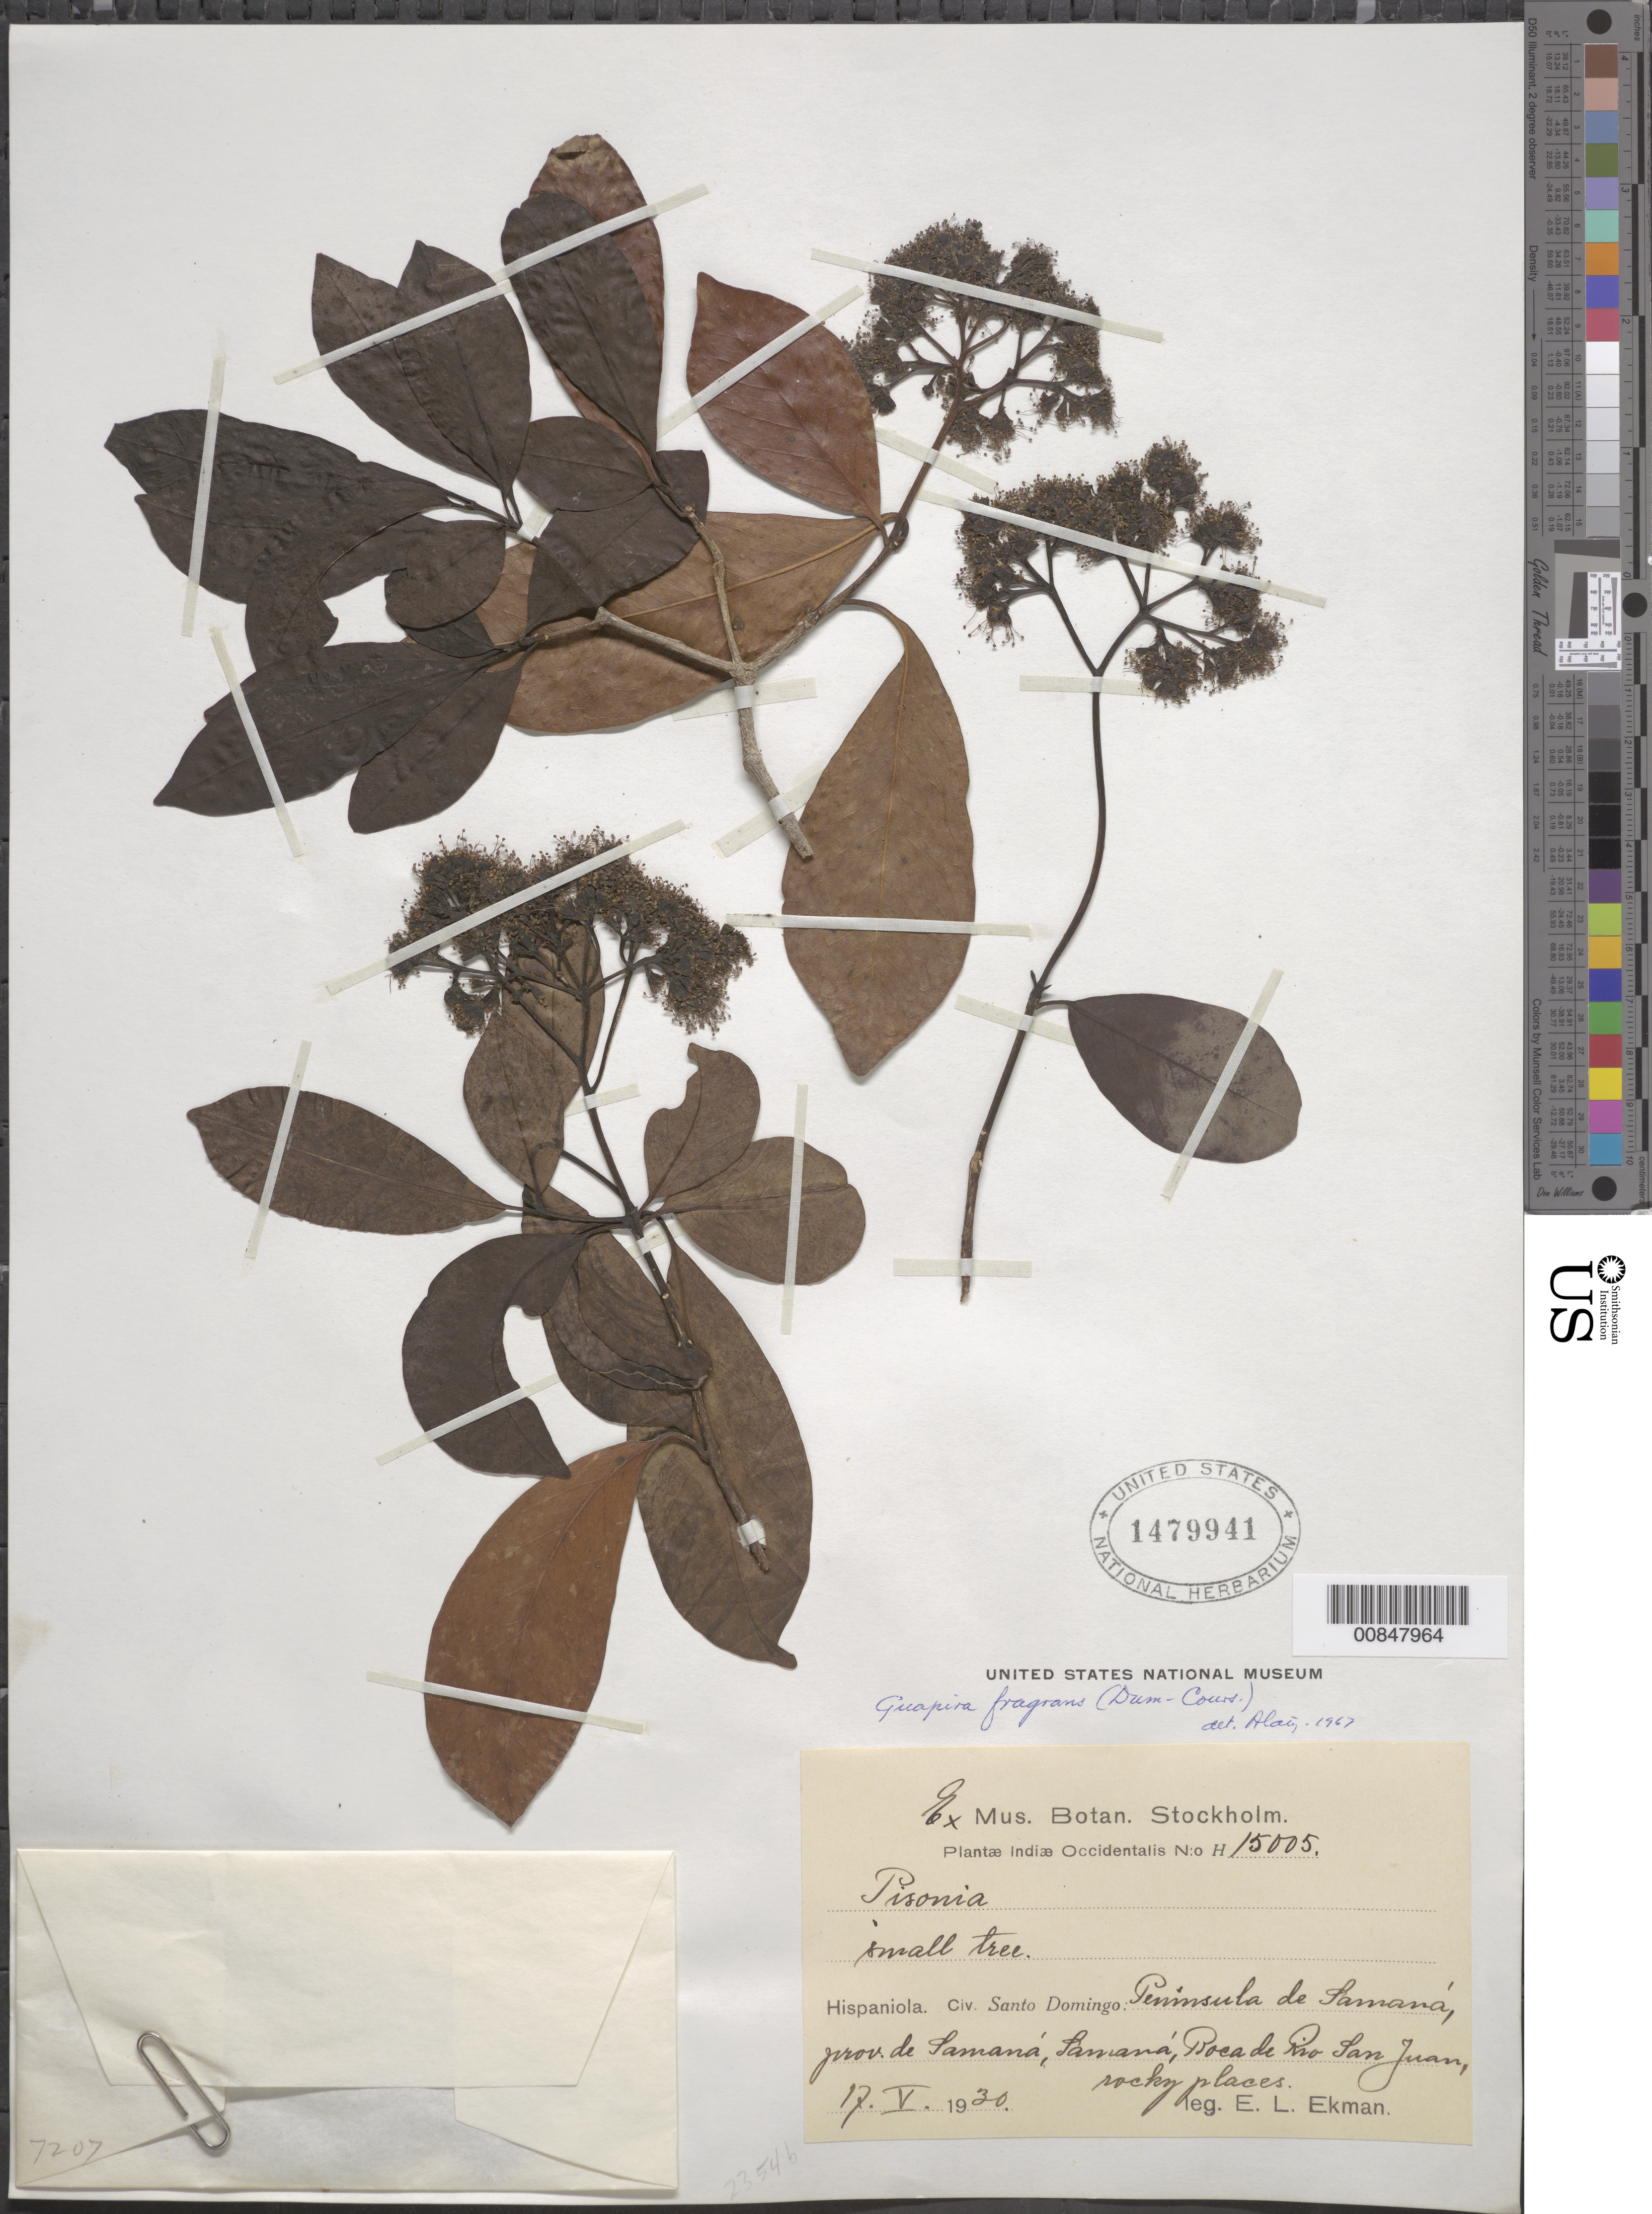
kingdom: Plantae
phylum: Tracheophyta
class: Magnoliopsida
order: Caryophyllales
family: Nyctaginaceae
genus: Guapira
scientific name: Guapira fragrans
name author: (Dum. Cours.) Little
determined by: Liogier, Alain H.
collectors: E. L. Ekman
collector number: H 15005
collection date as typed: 17 May 1930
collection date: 1930-05-17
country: Dominican Republic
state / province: Samana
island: Hispaniola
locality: Península de Samaná, Samaná. Boca de Río San Juan.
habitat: Rocky places.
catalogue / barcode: US 1479941